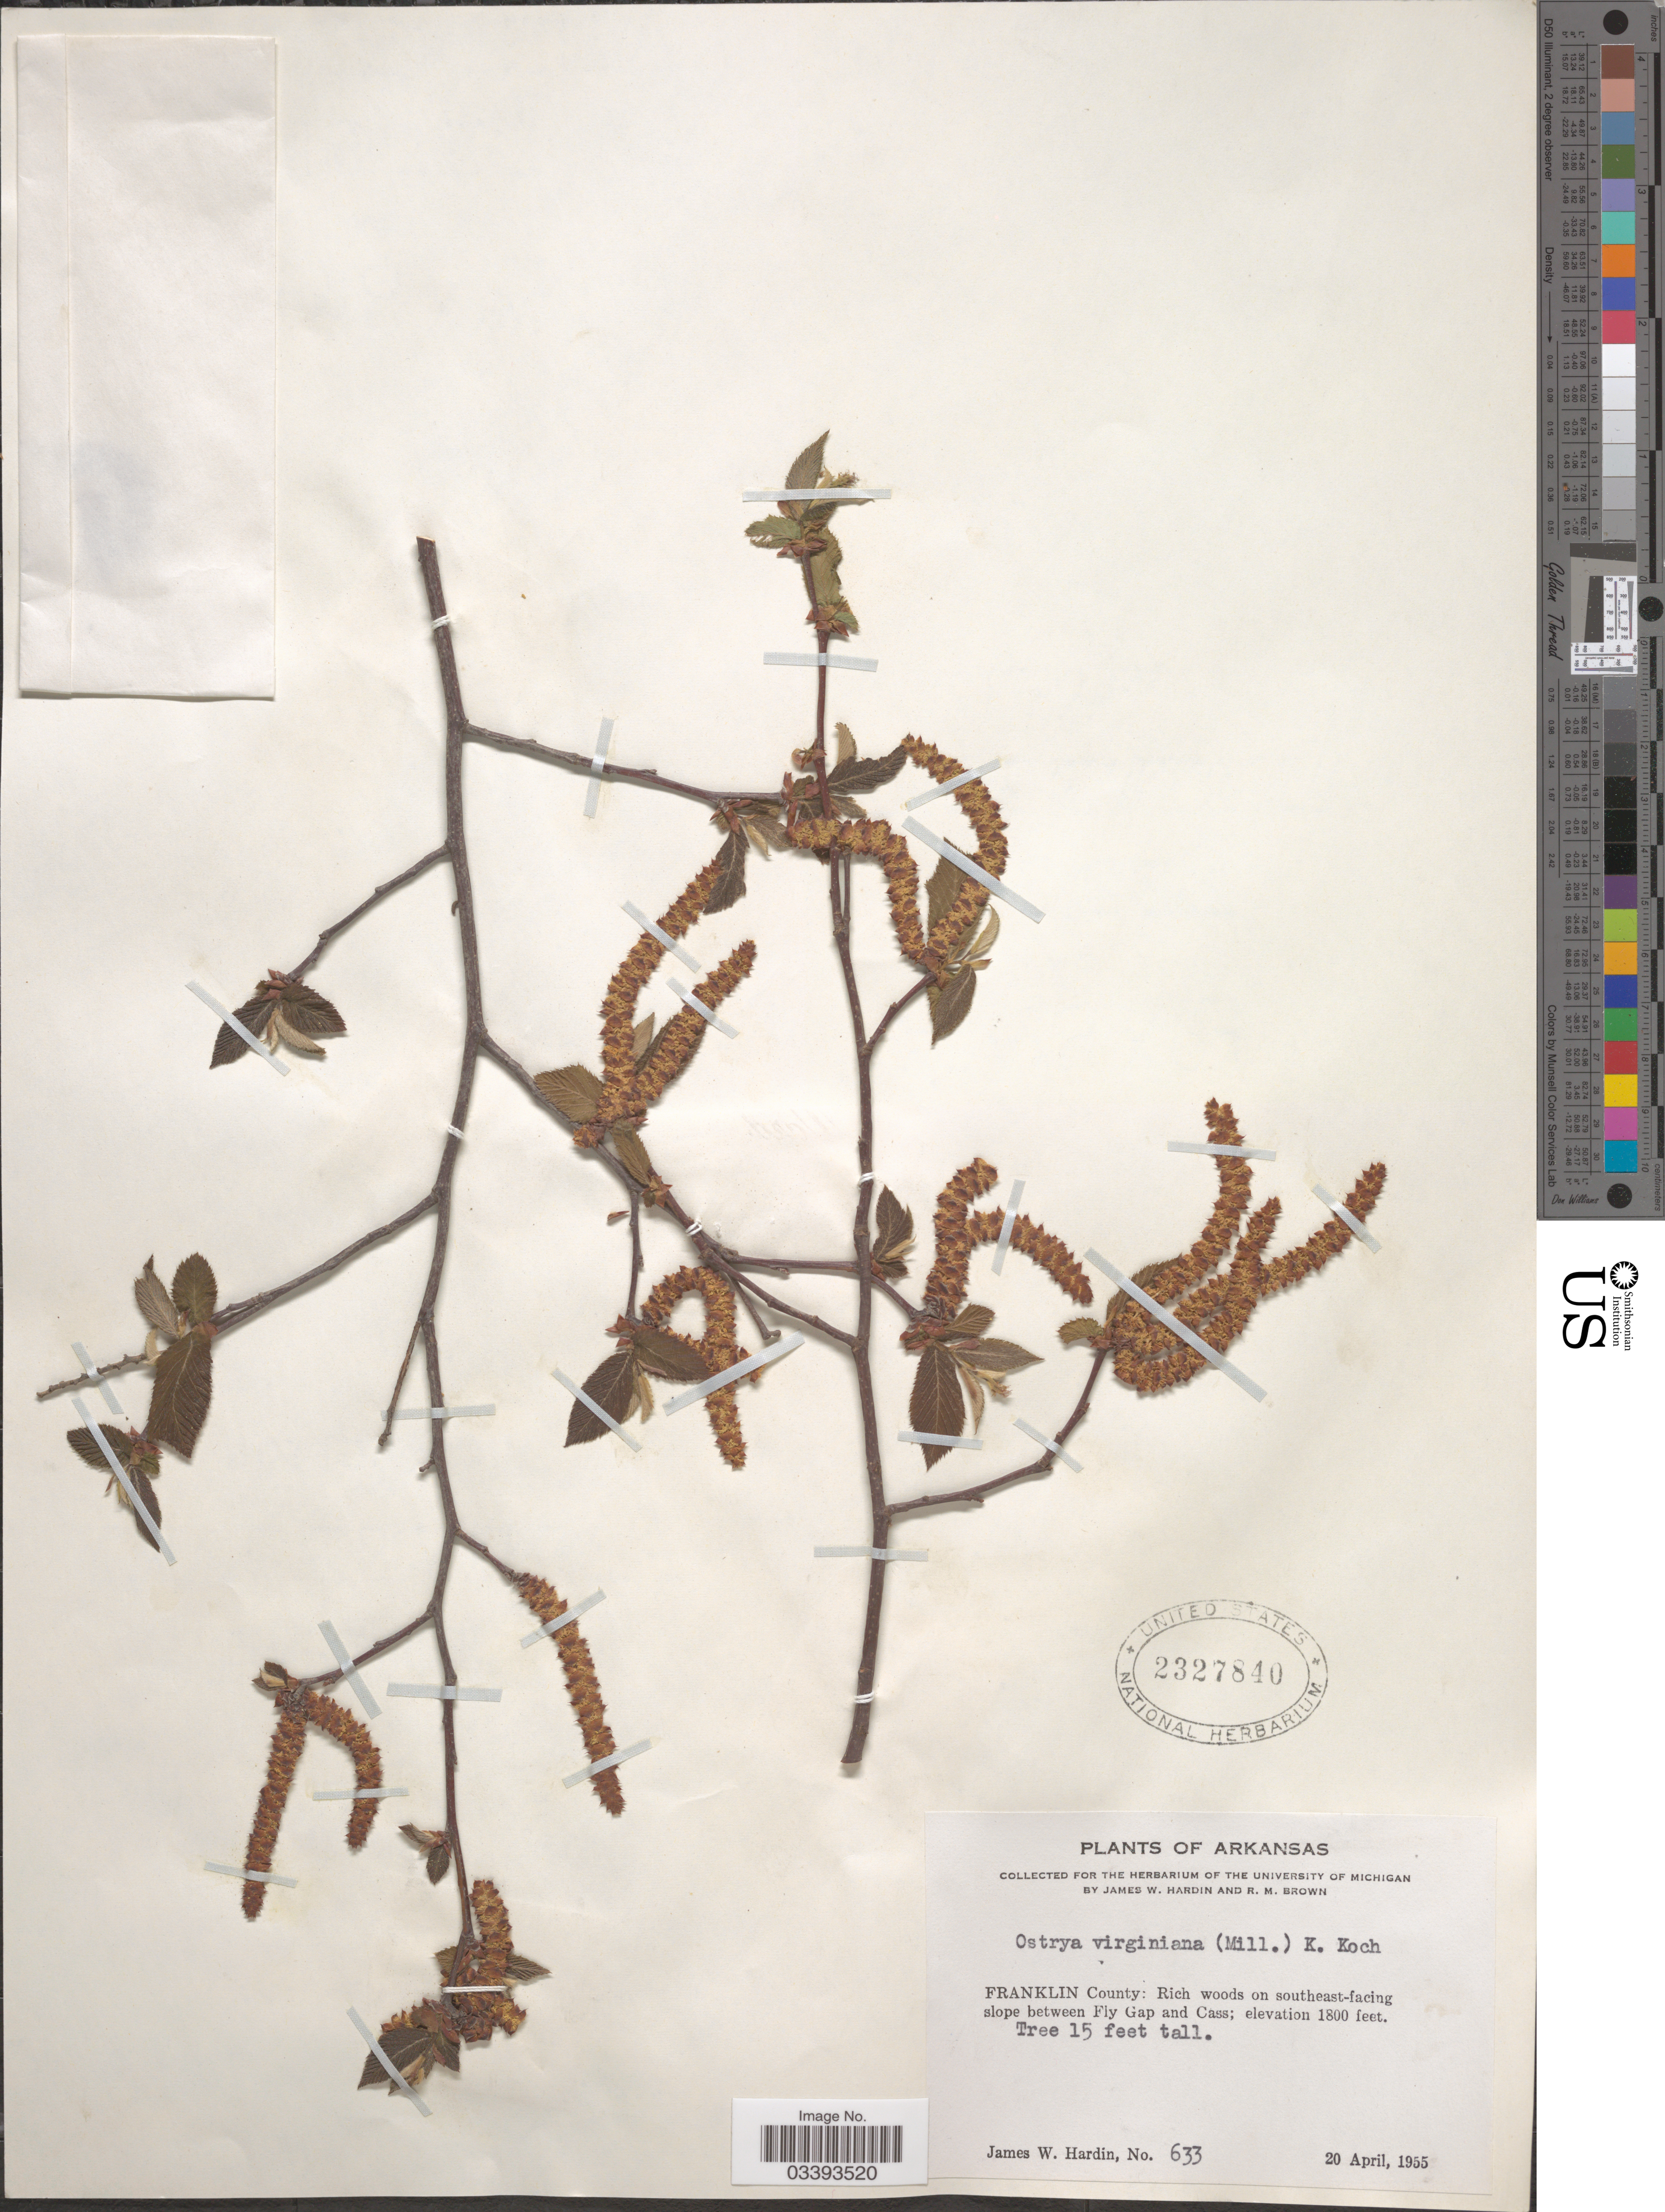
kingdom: Plantae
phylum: Tracheophyta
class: Magnoliopsida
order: Fagales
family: Betulaceae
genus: Ostrya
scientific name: Ostrya virginiana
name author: (Mill.) K. Koch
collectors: J. W. Hardin & R. Brown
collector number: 633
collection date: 1955-04-20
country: United States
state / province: Arkansas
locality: Franklin County: Rich woods on southeast-facing slope between Fly Gap and Cass.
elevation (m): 549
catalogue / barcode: US 2327840